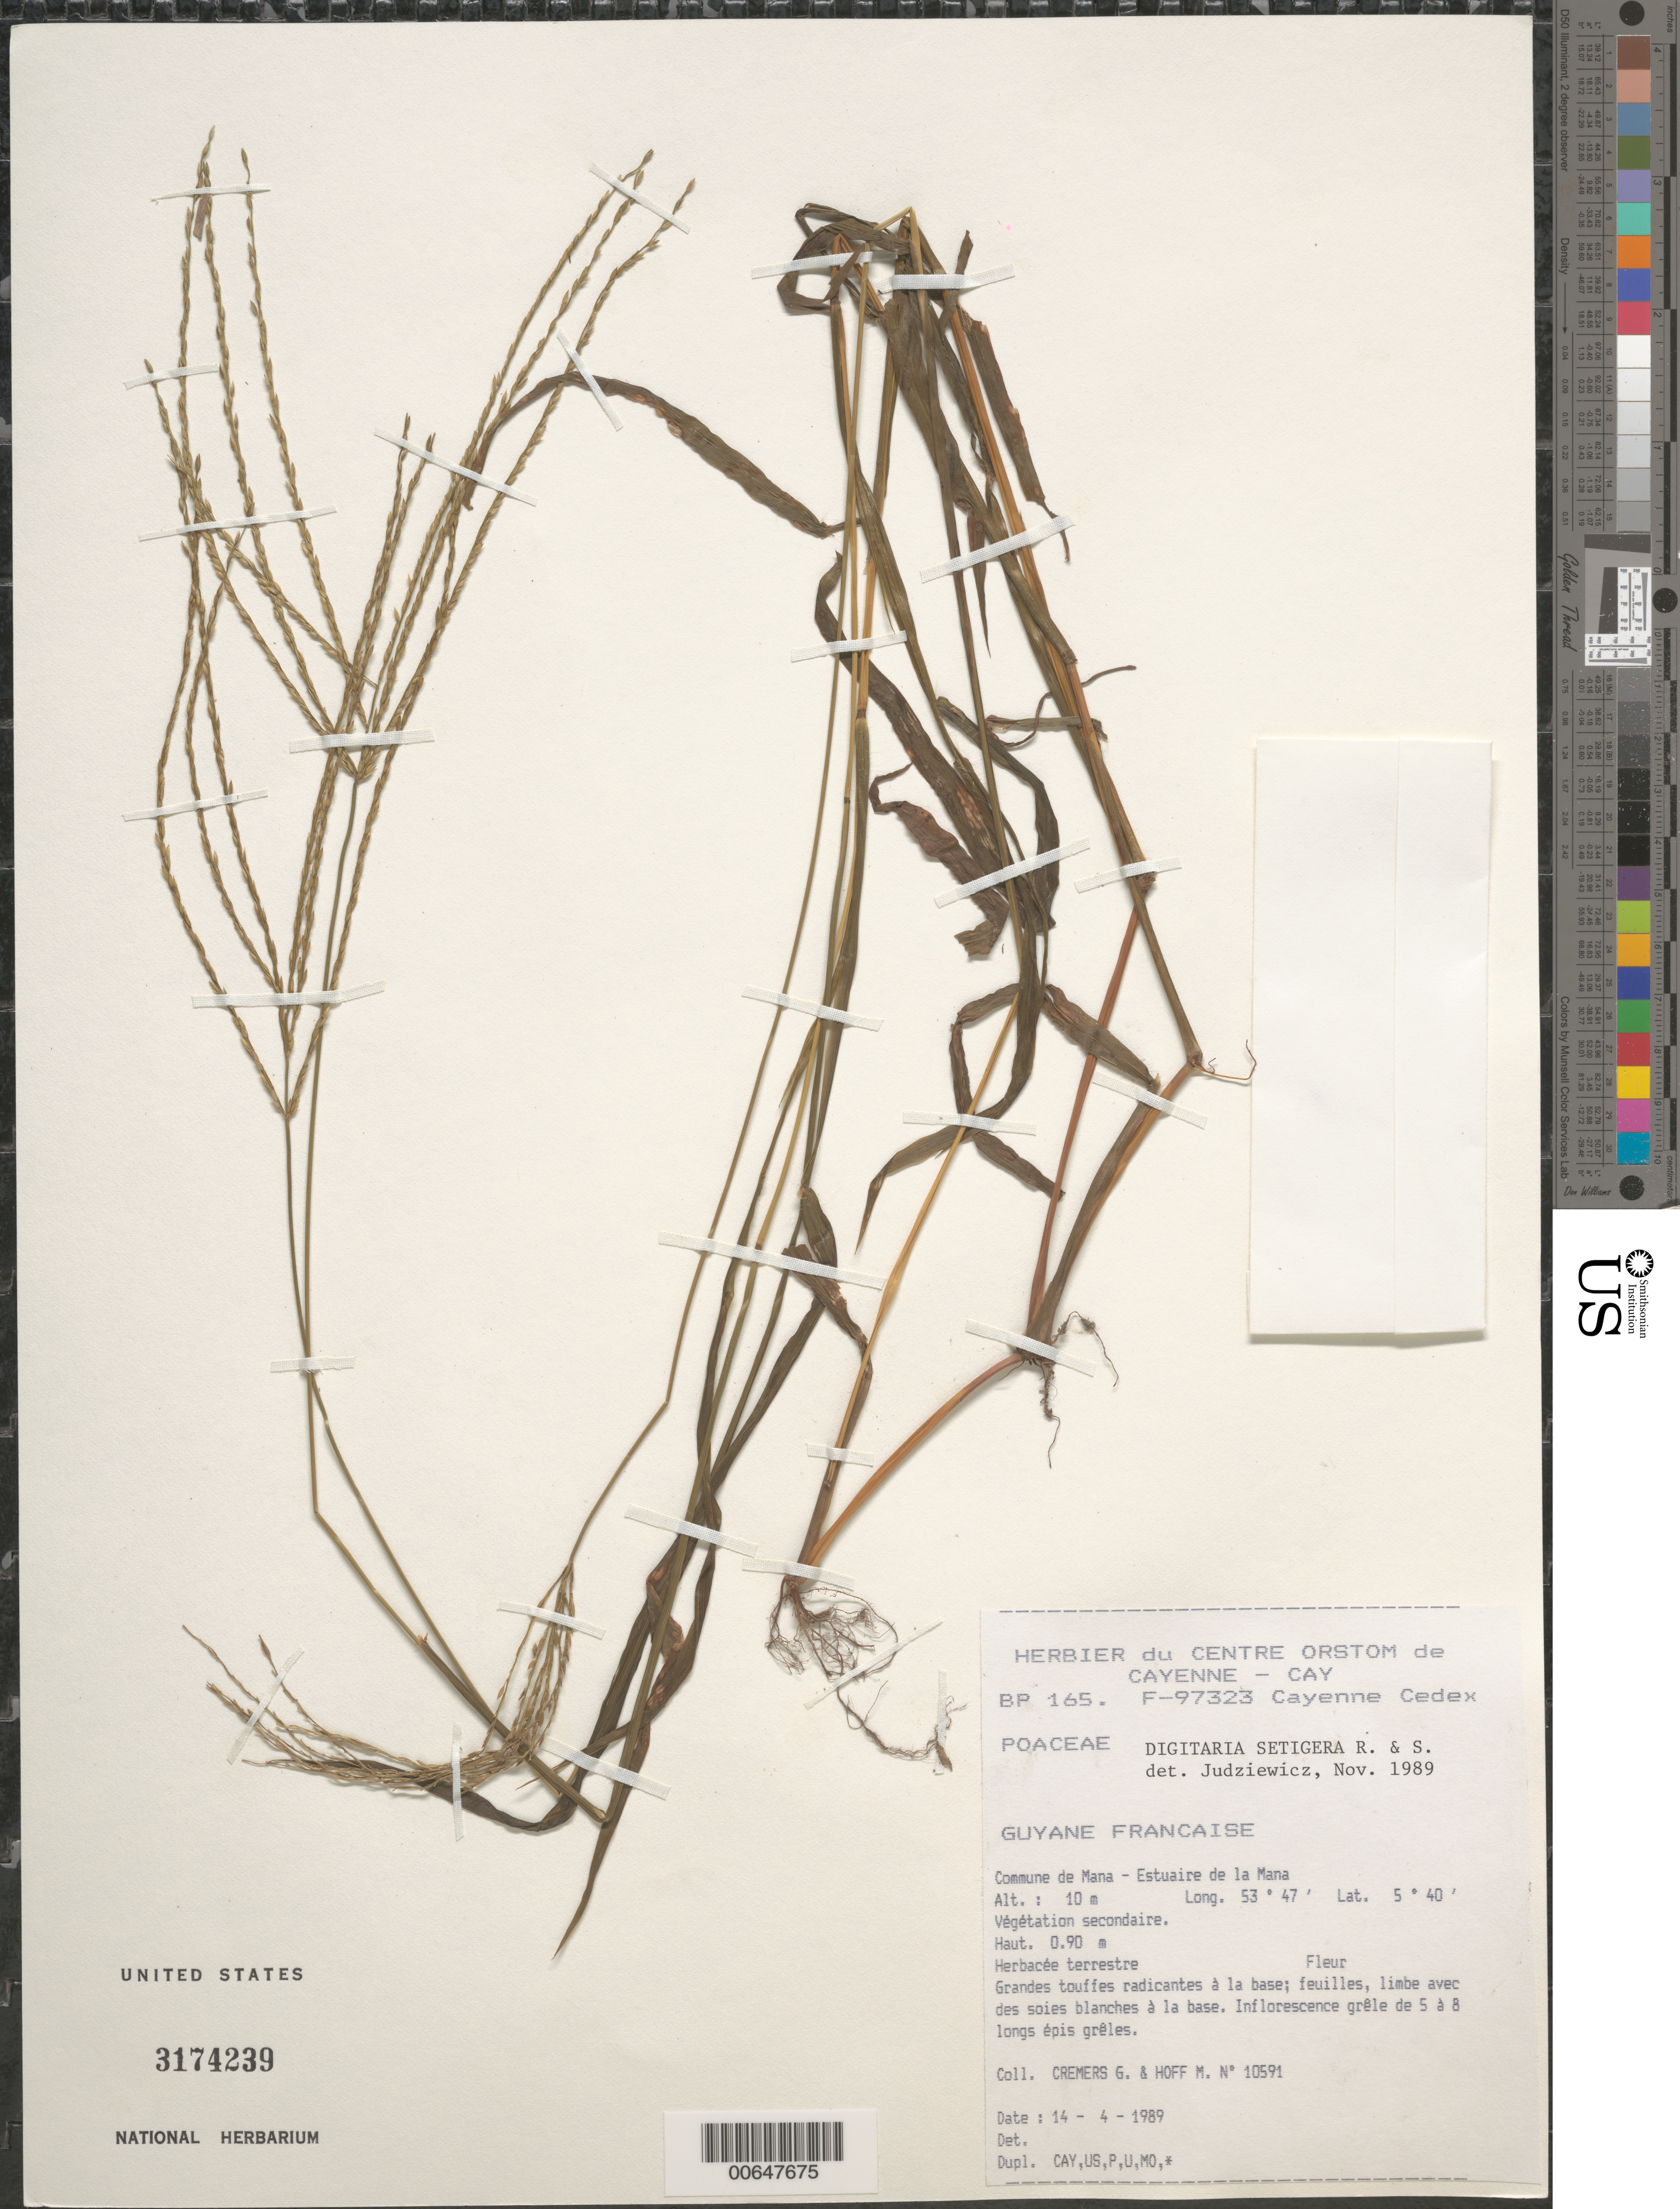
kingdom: Plantae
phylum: Tracheophyta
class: Liliopsida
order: Poales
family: Poaceae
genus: Digitaria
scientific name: Digitaria setigera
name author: Roth ex Roem. & Schult.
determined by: Judziewicz, E. J.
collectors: G. Cremers & M. Hoff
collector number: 10591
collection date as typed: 14-Apr-89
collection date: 1989-04-14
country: French Guiana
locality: Commune de Mana, Estuaire de la Mana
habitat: Estuaire de la Mana, vegetation secondaire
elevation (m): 10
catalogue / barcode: US 3174239